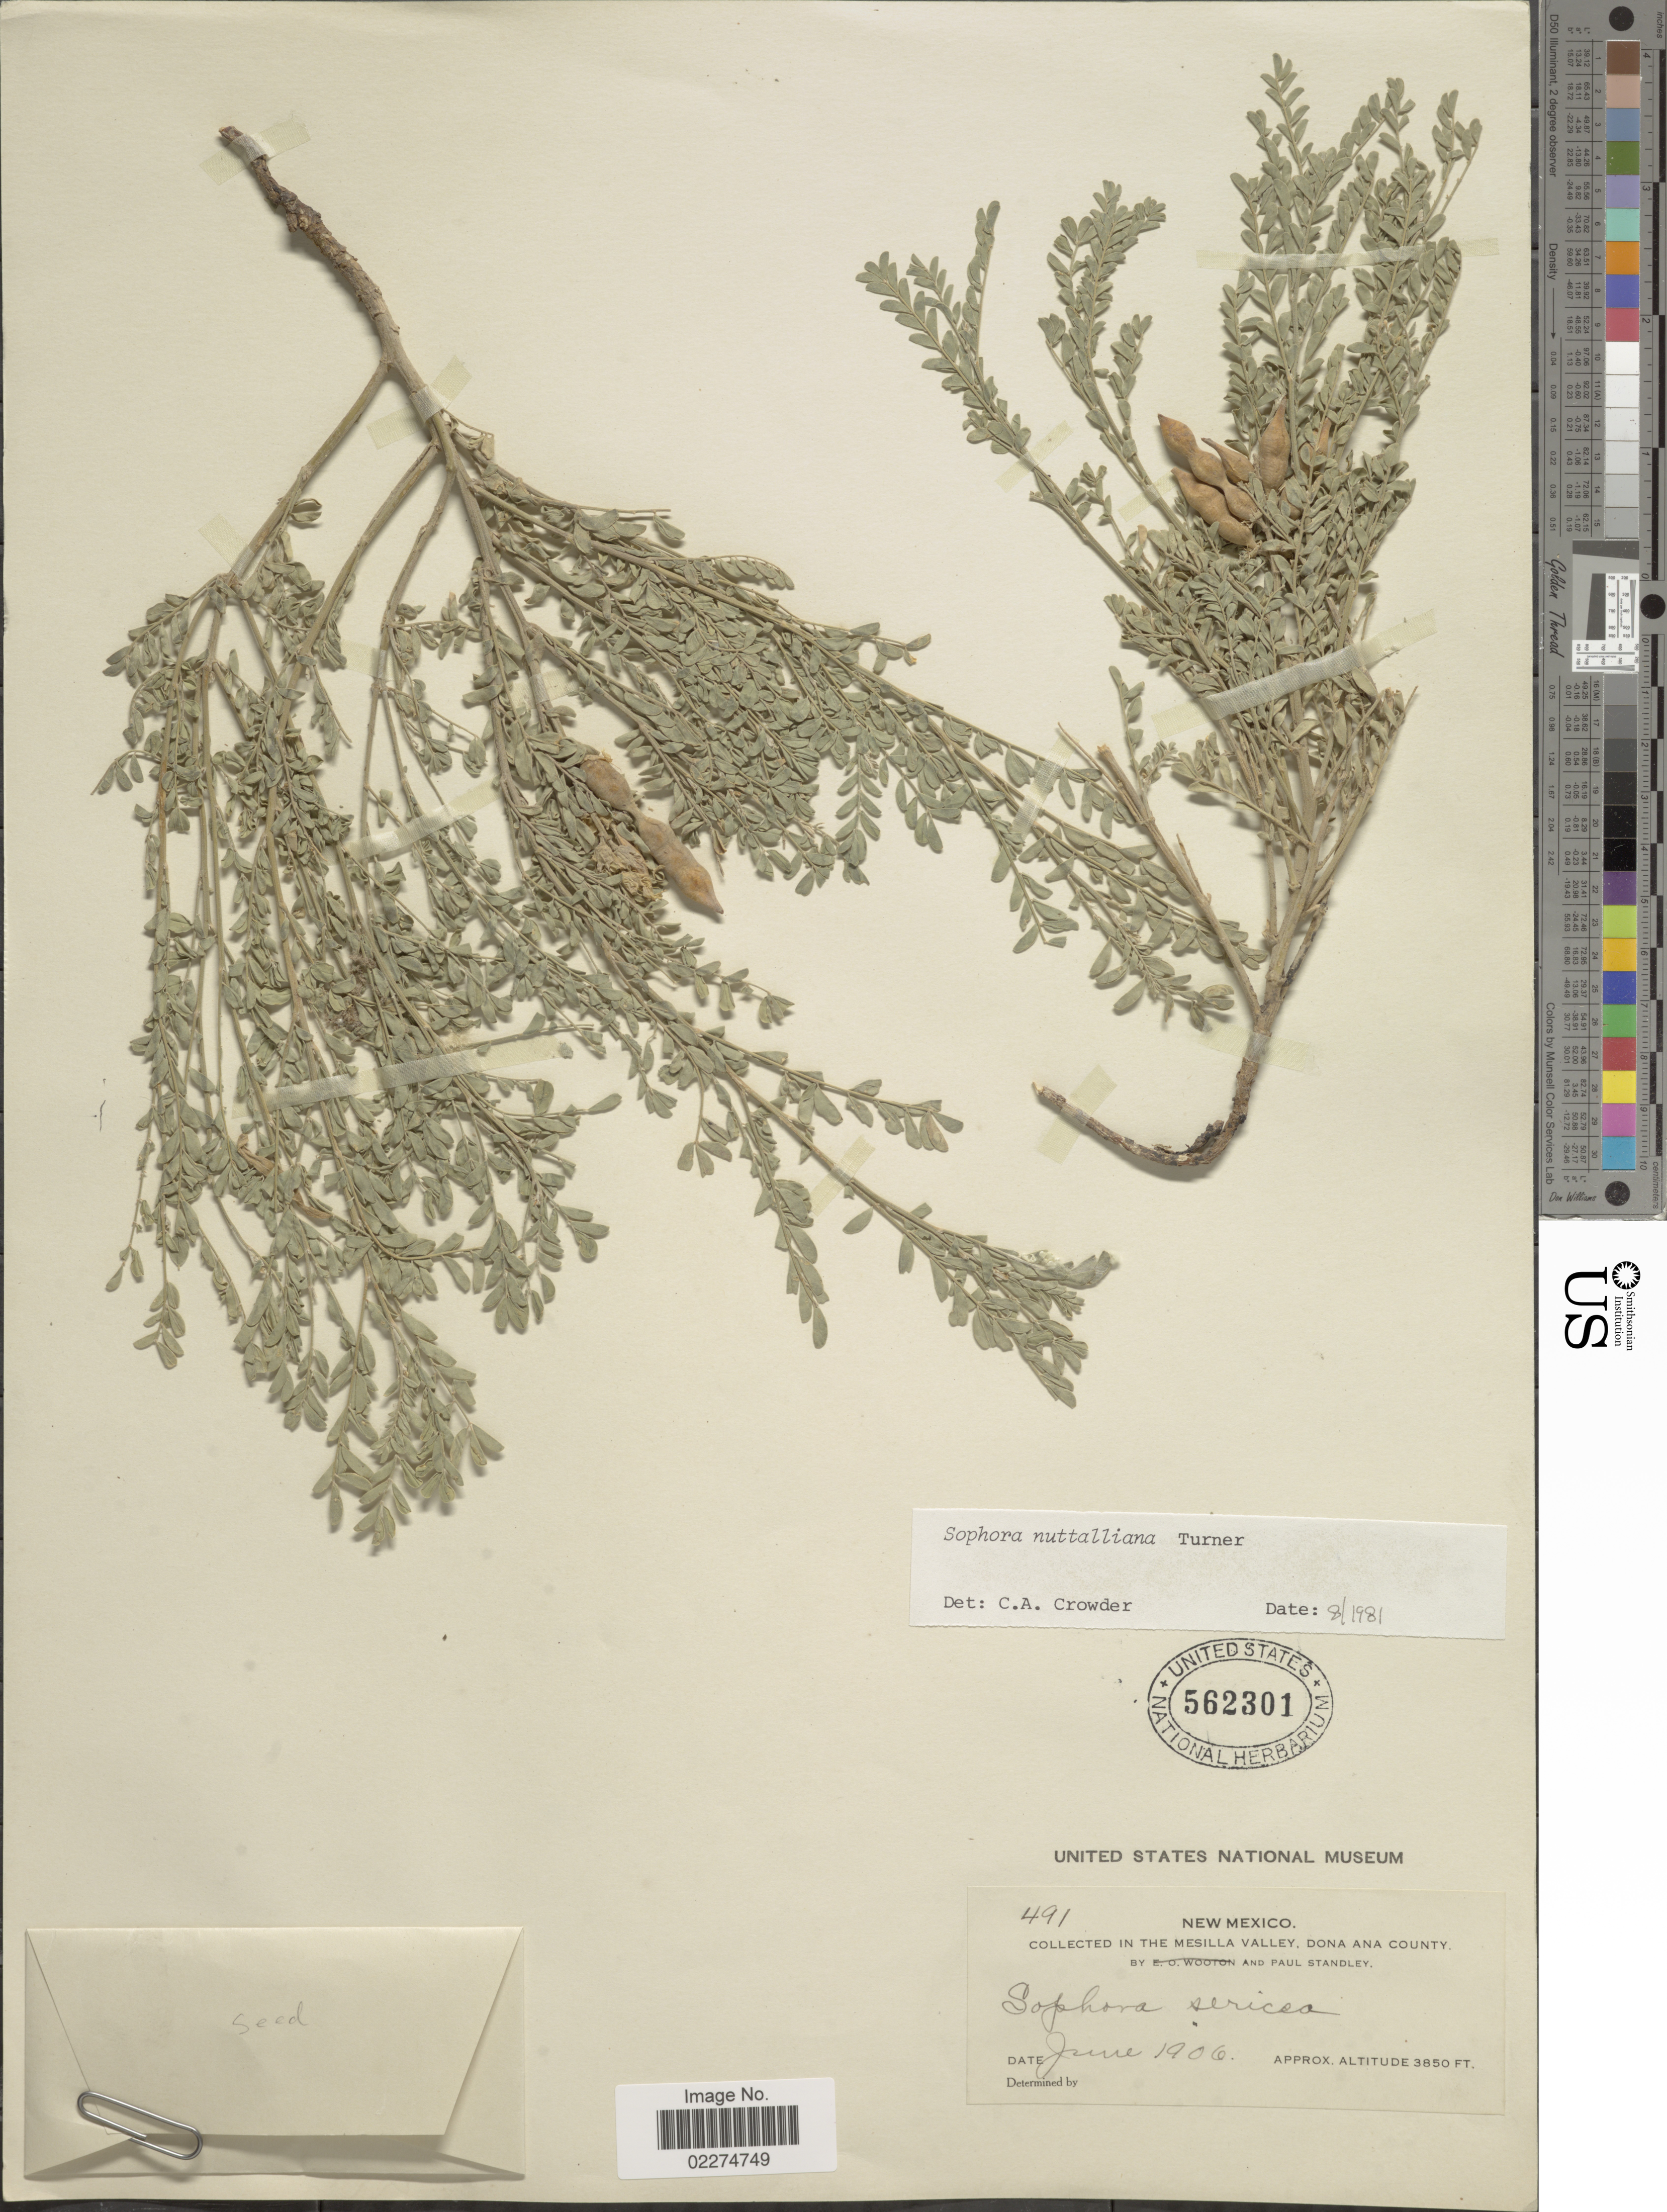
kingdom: Plantae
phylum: Tracheophyta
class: Magnoliopsida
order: Fabales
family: Fabaceae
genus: Sophora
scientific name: Sophora nuttalliana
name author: B.L. Turner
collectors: P. C. Standley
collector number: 491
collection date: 1906-06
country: United States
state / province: New Mexico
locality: In the Mesilla Valley, Dona Ana County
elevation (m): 1173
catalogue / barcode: US 562301